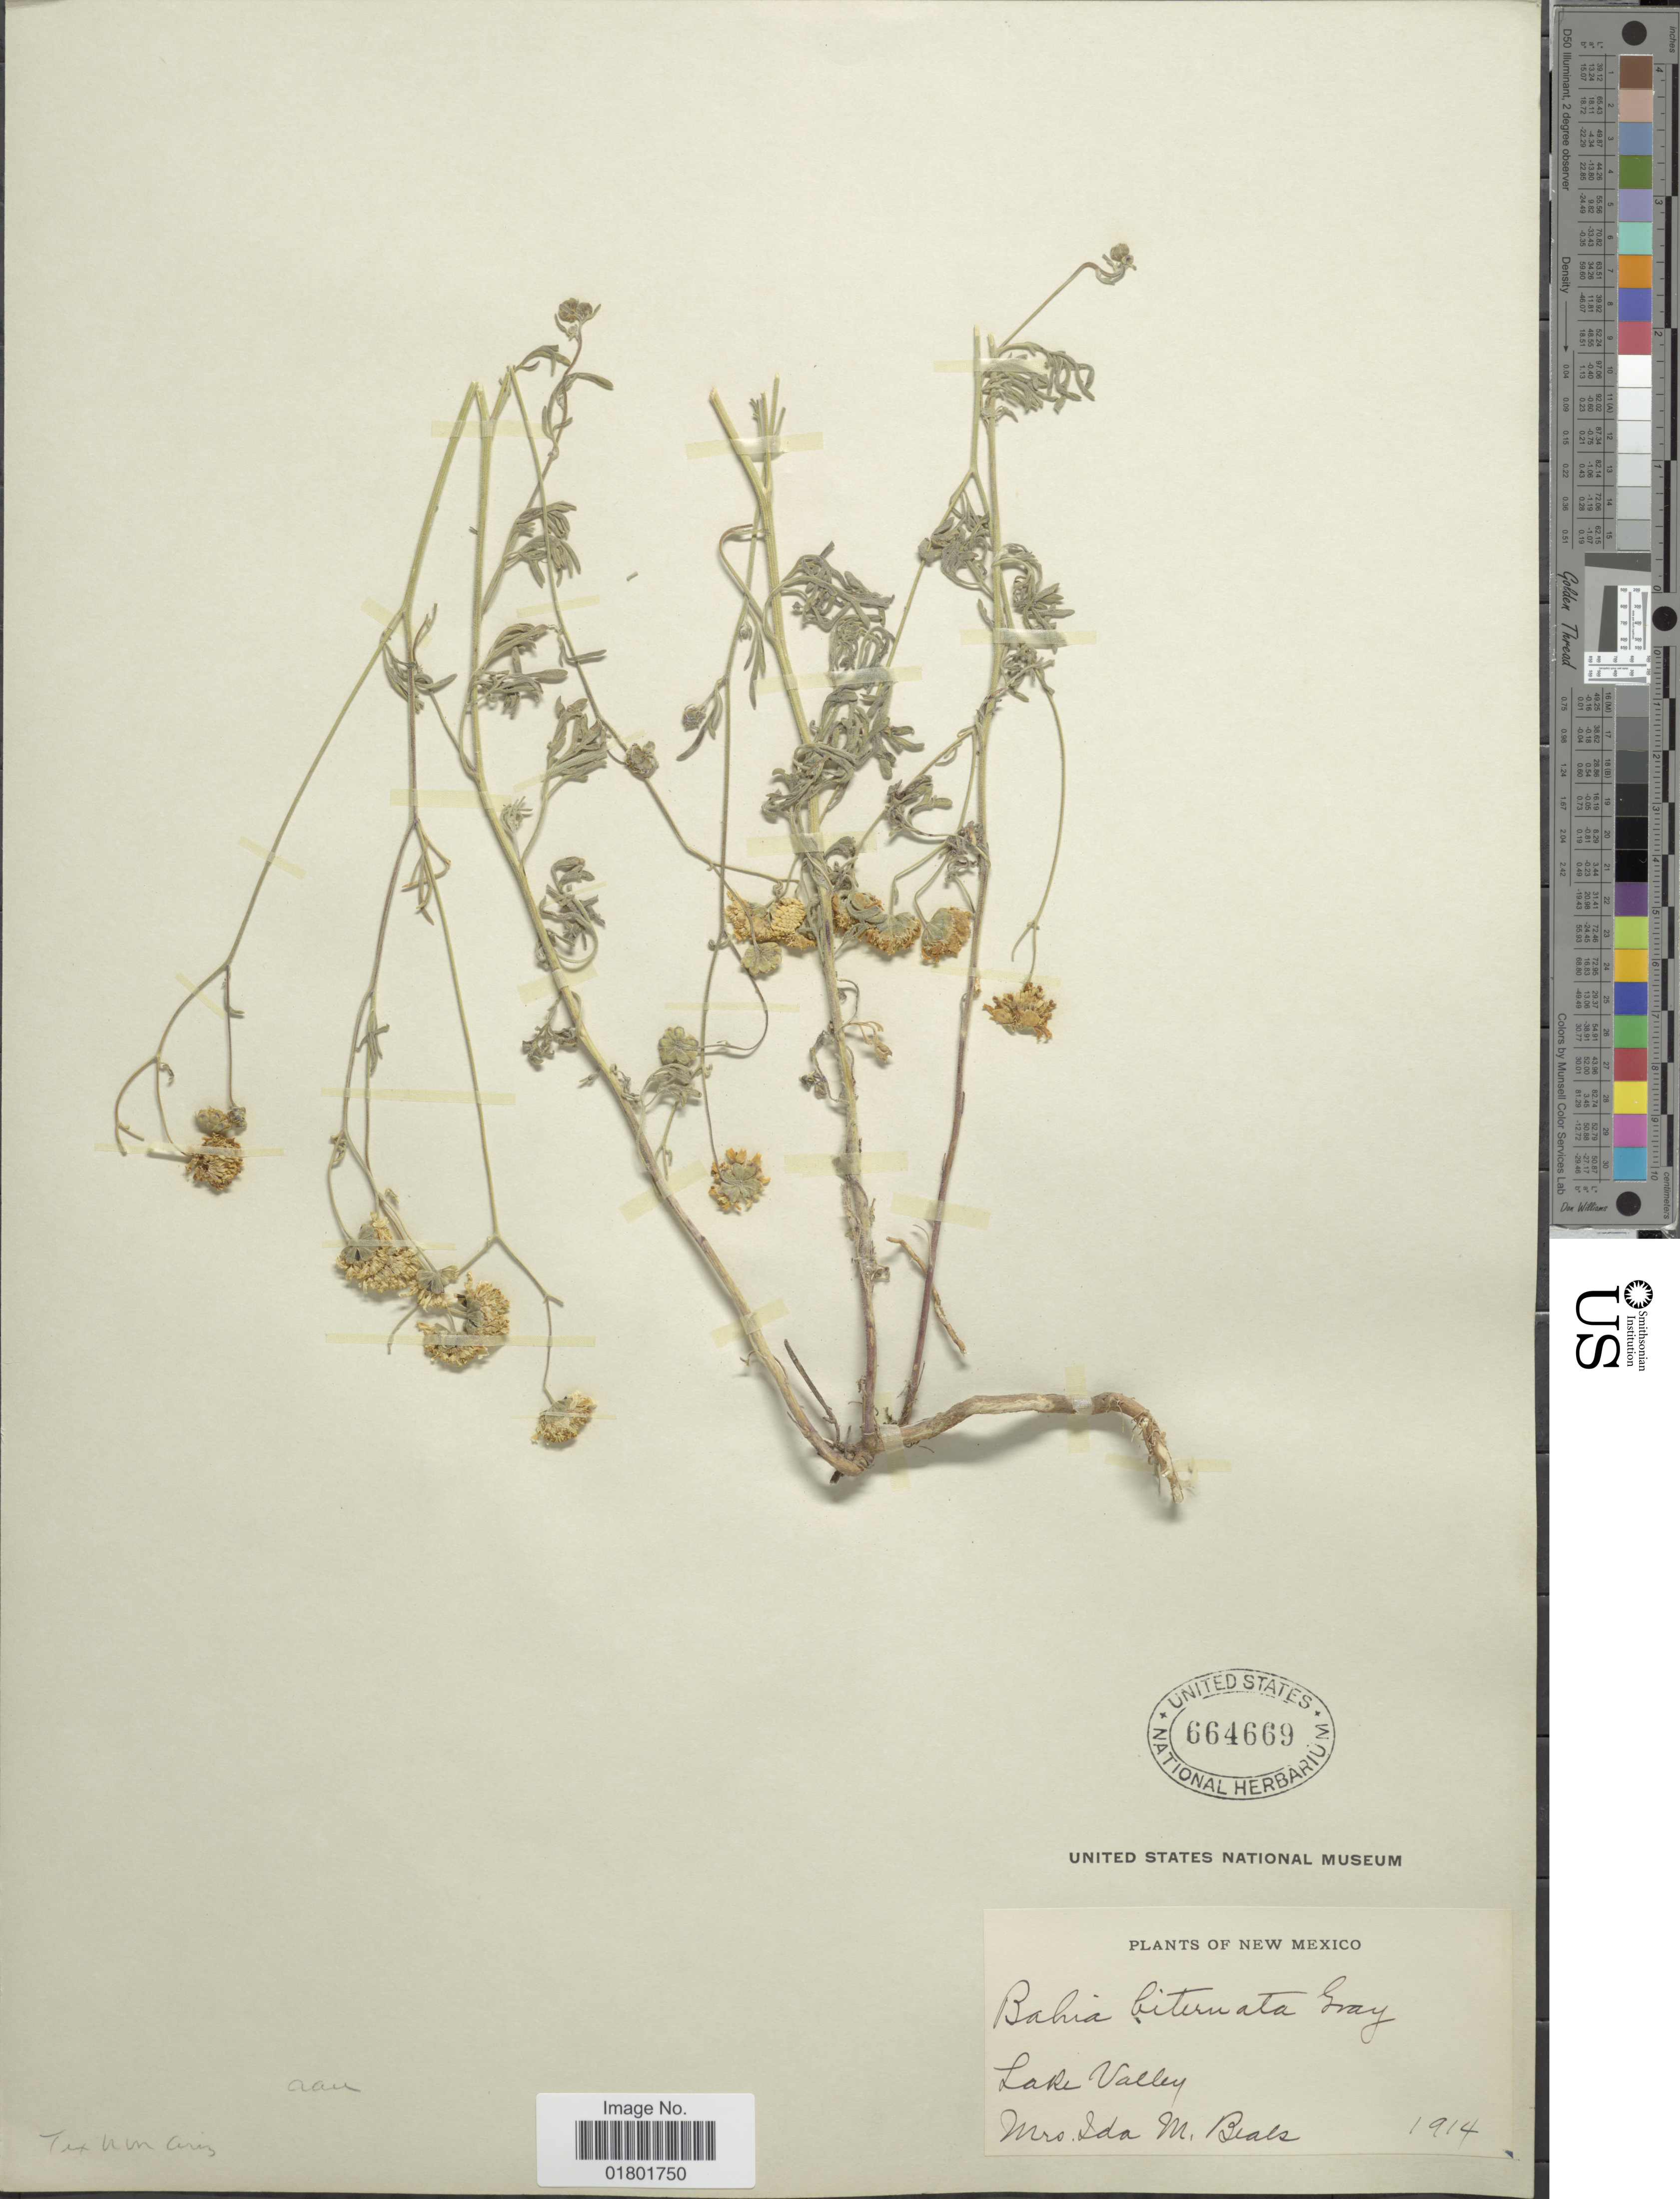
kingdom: Plantae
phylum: Tracheophyta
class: Magnoliopsida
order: Asterales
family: Asteraceae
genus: Bahia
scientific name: Bahia biternata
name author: A. Gray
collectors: I. M. Beals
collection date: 1914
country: United States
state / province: New Mexico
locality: Lake Valley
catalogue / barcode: US 664669